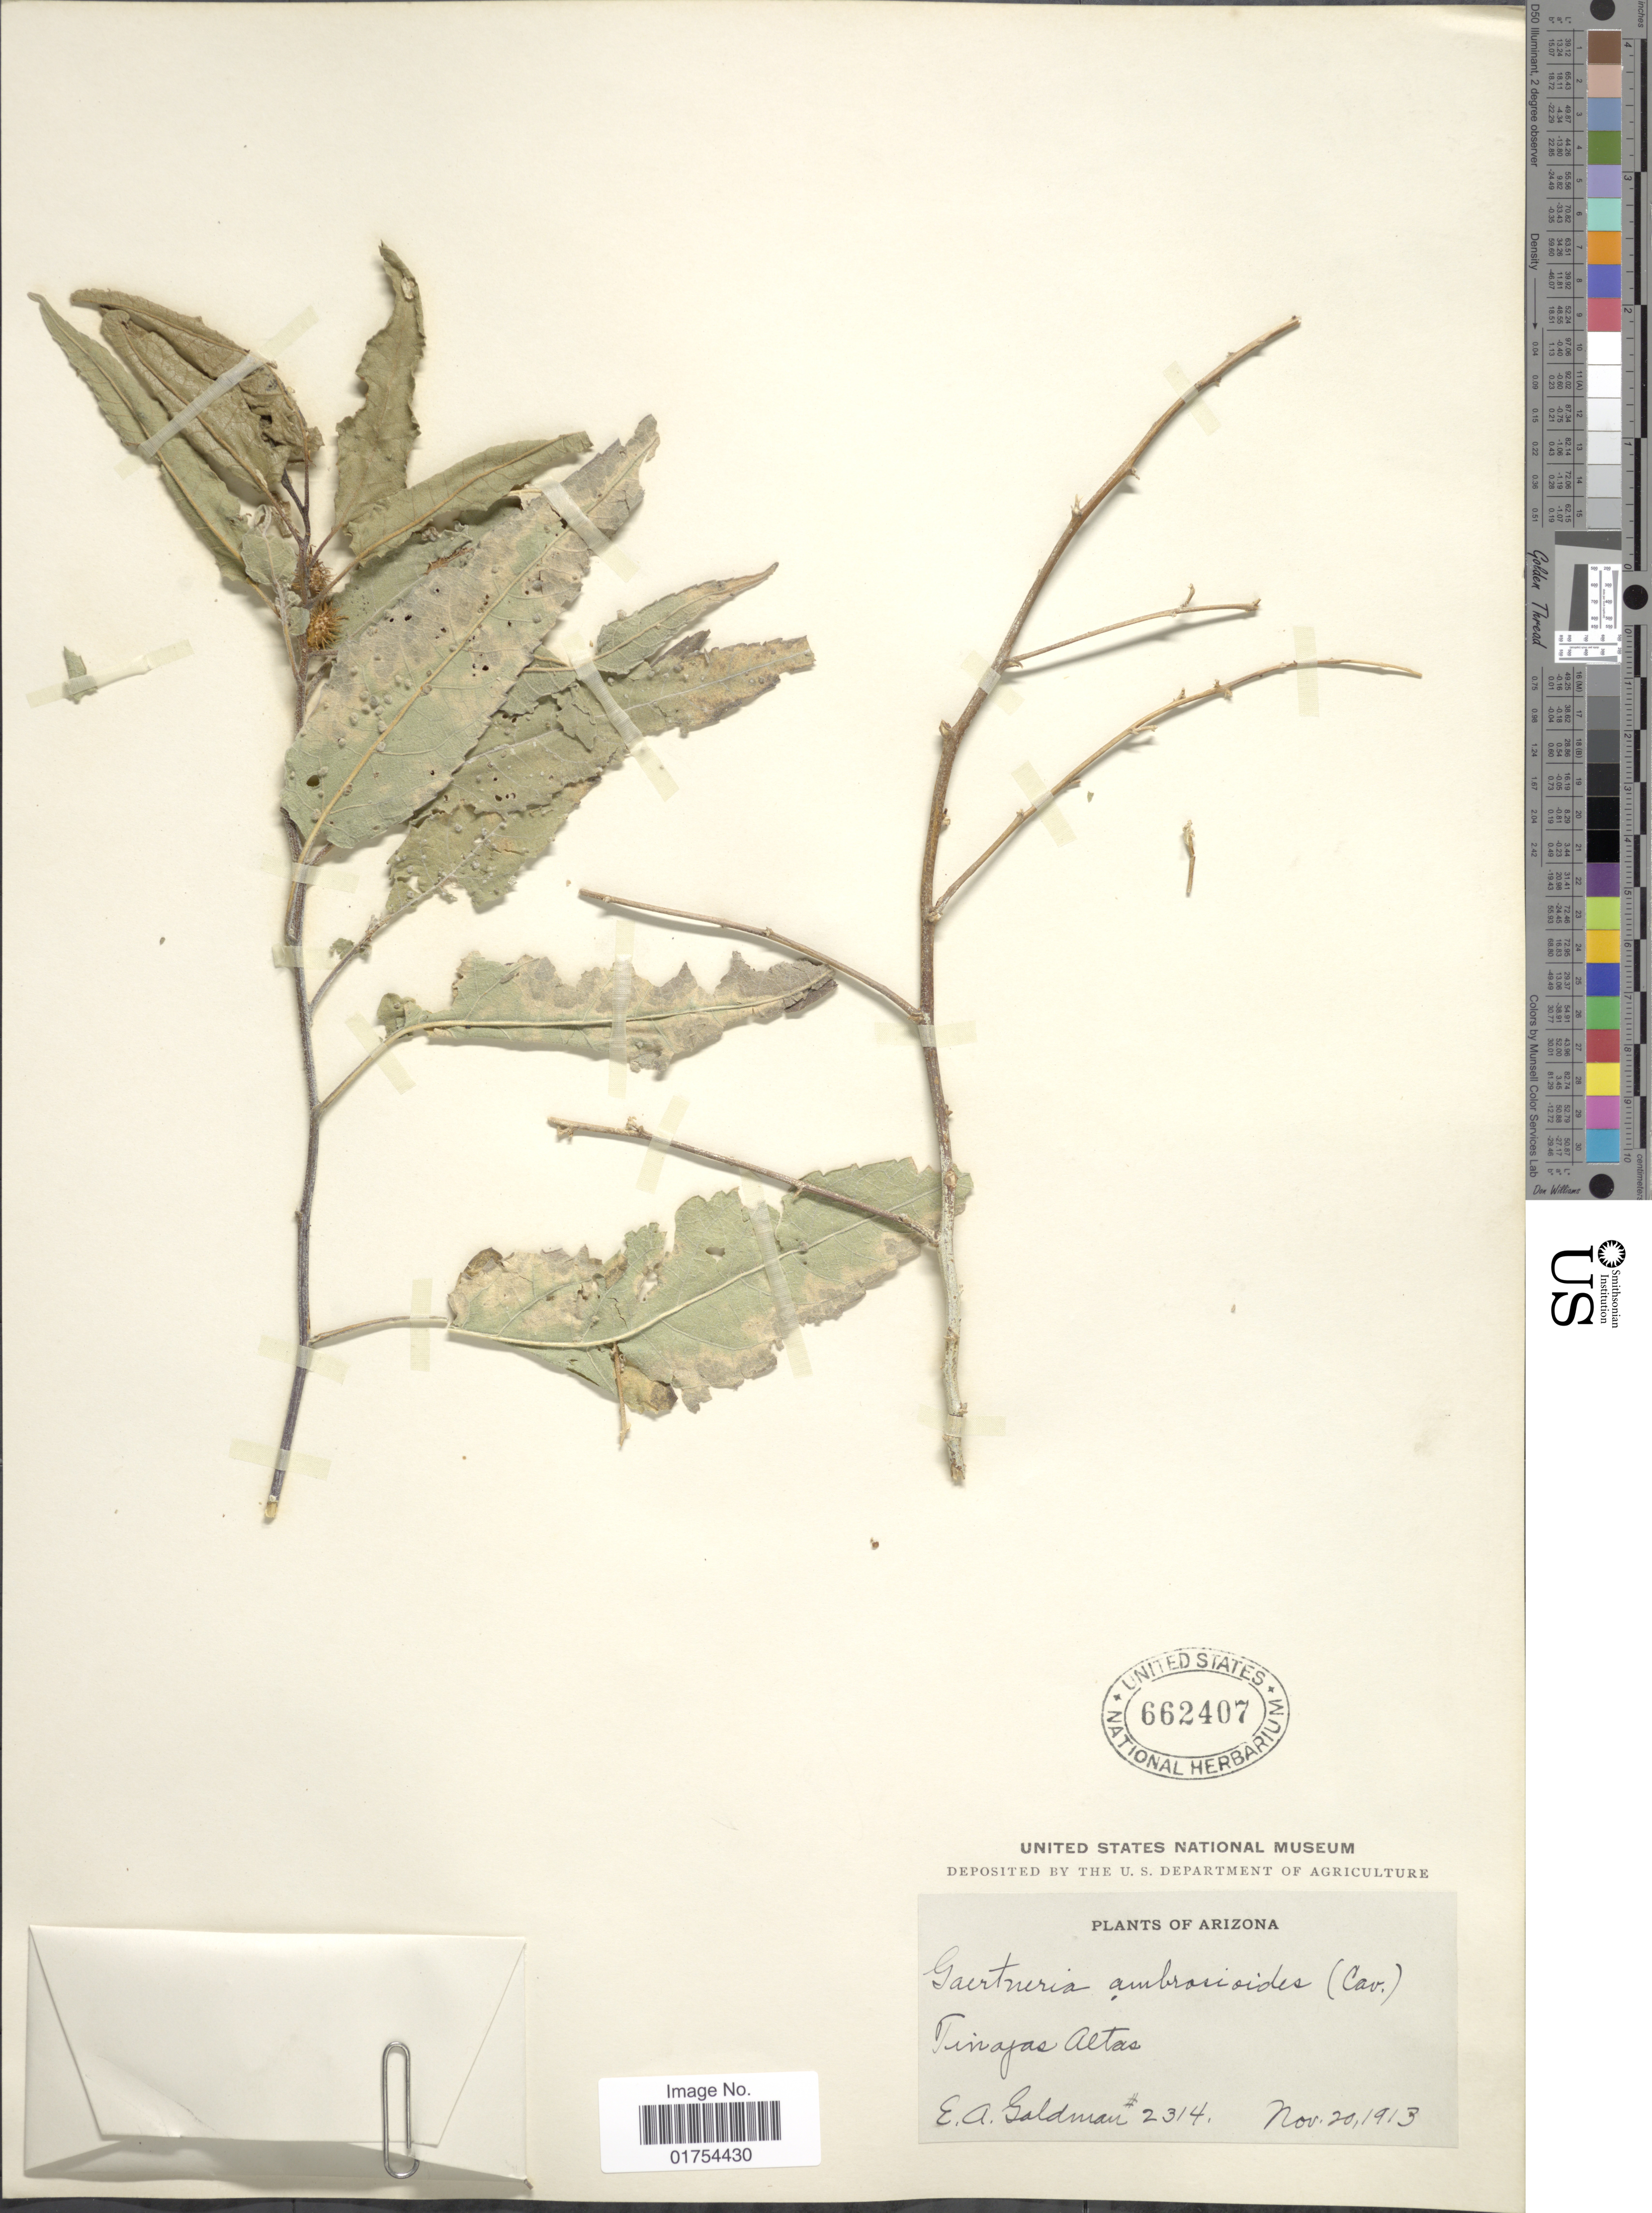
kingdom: Plantae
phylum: Tracheophyta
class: Magnoliopsida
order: Asterales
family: Asteraceae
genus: Franseria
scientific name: Franseria ambrosioides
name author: Cav.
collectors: E. A. Goldman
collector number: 2314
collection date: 1913-11-20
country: United States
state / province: Arizona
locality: Tinajas Altas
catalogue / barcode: US 662407